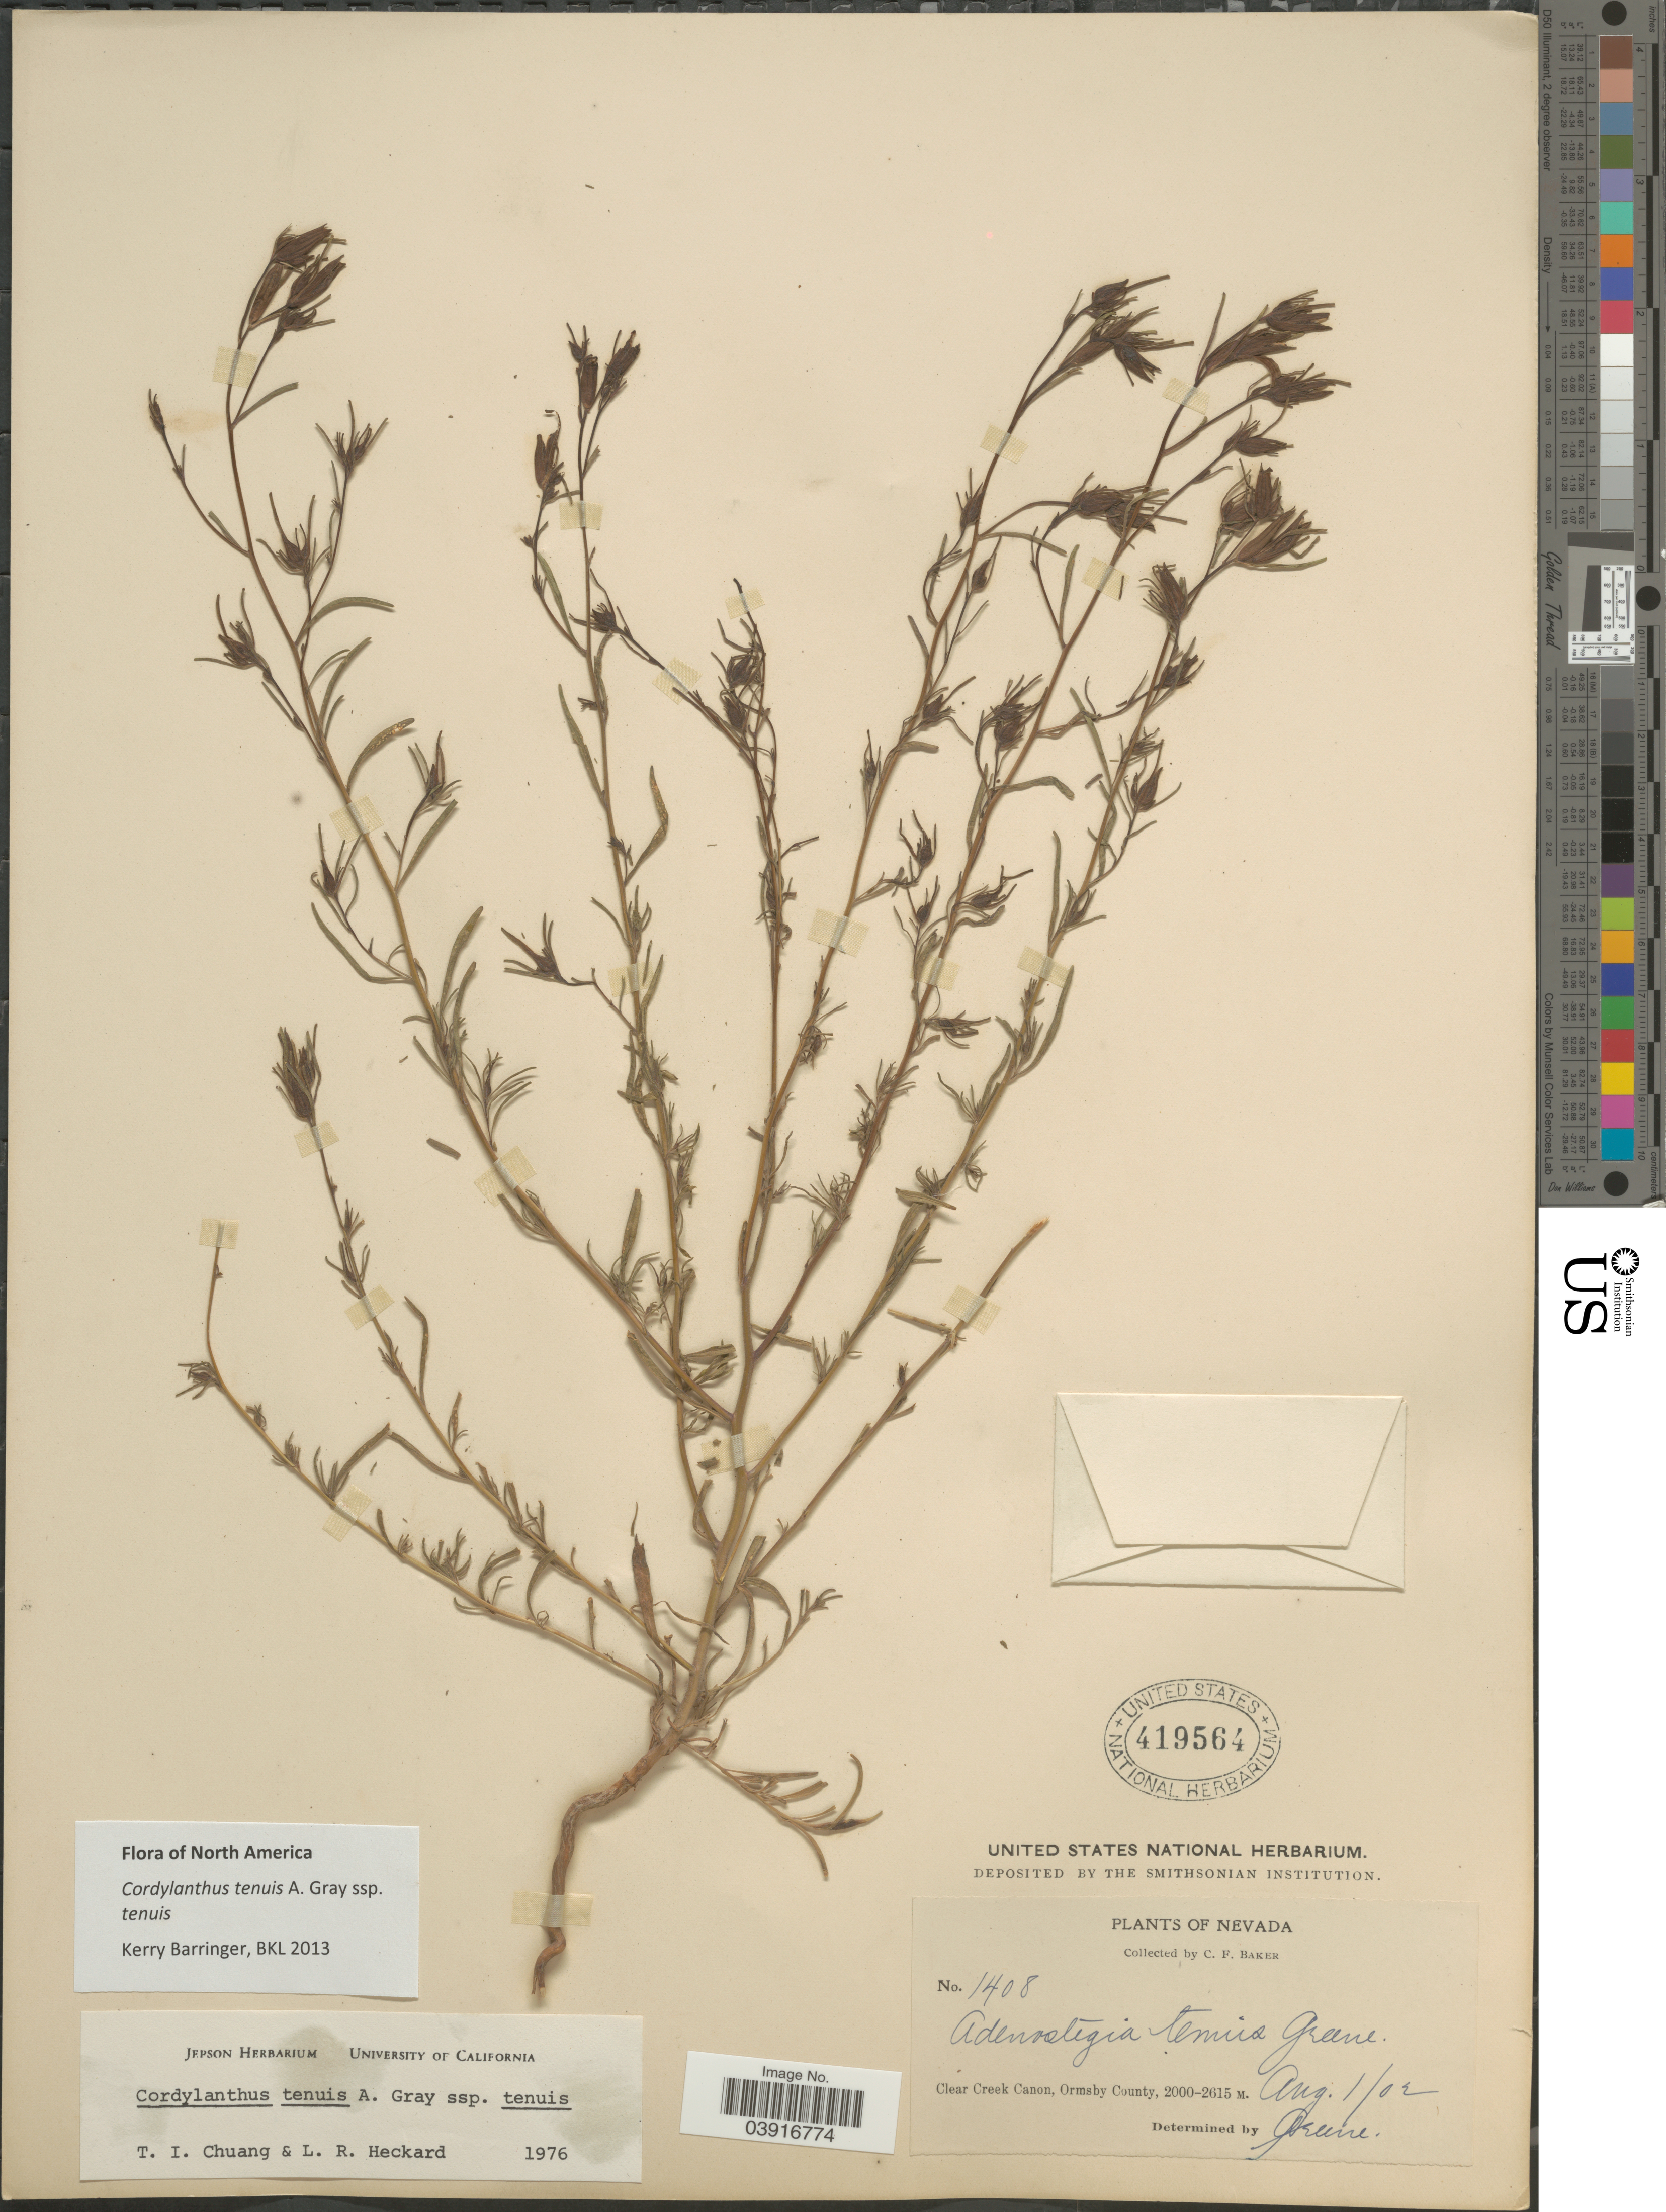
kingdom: Plantae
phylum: Tracheophyta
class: Magnoliopsida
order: Lamiales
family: Orobanchaceae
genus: Cordylanthus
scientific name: Cordylanthus tenuis subsp. tenuis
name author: A. Gray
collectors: C. F. Baker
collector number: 1408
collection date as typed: Transcribed d/m/y: 1/8/2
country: United States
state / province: Nevada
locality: Clear Creek Canon, Ormsby County.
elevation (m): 2000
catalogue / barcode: US 419564